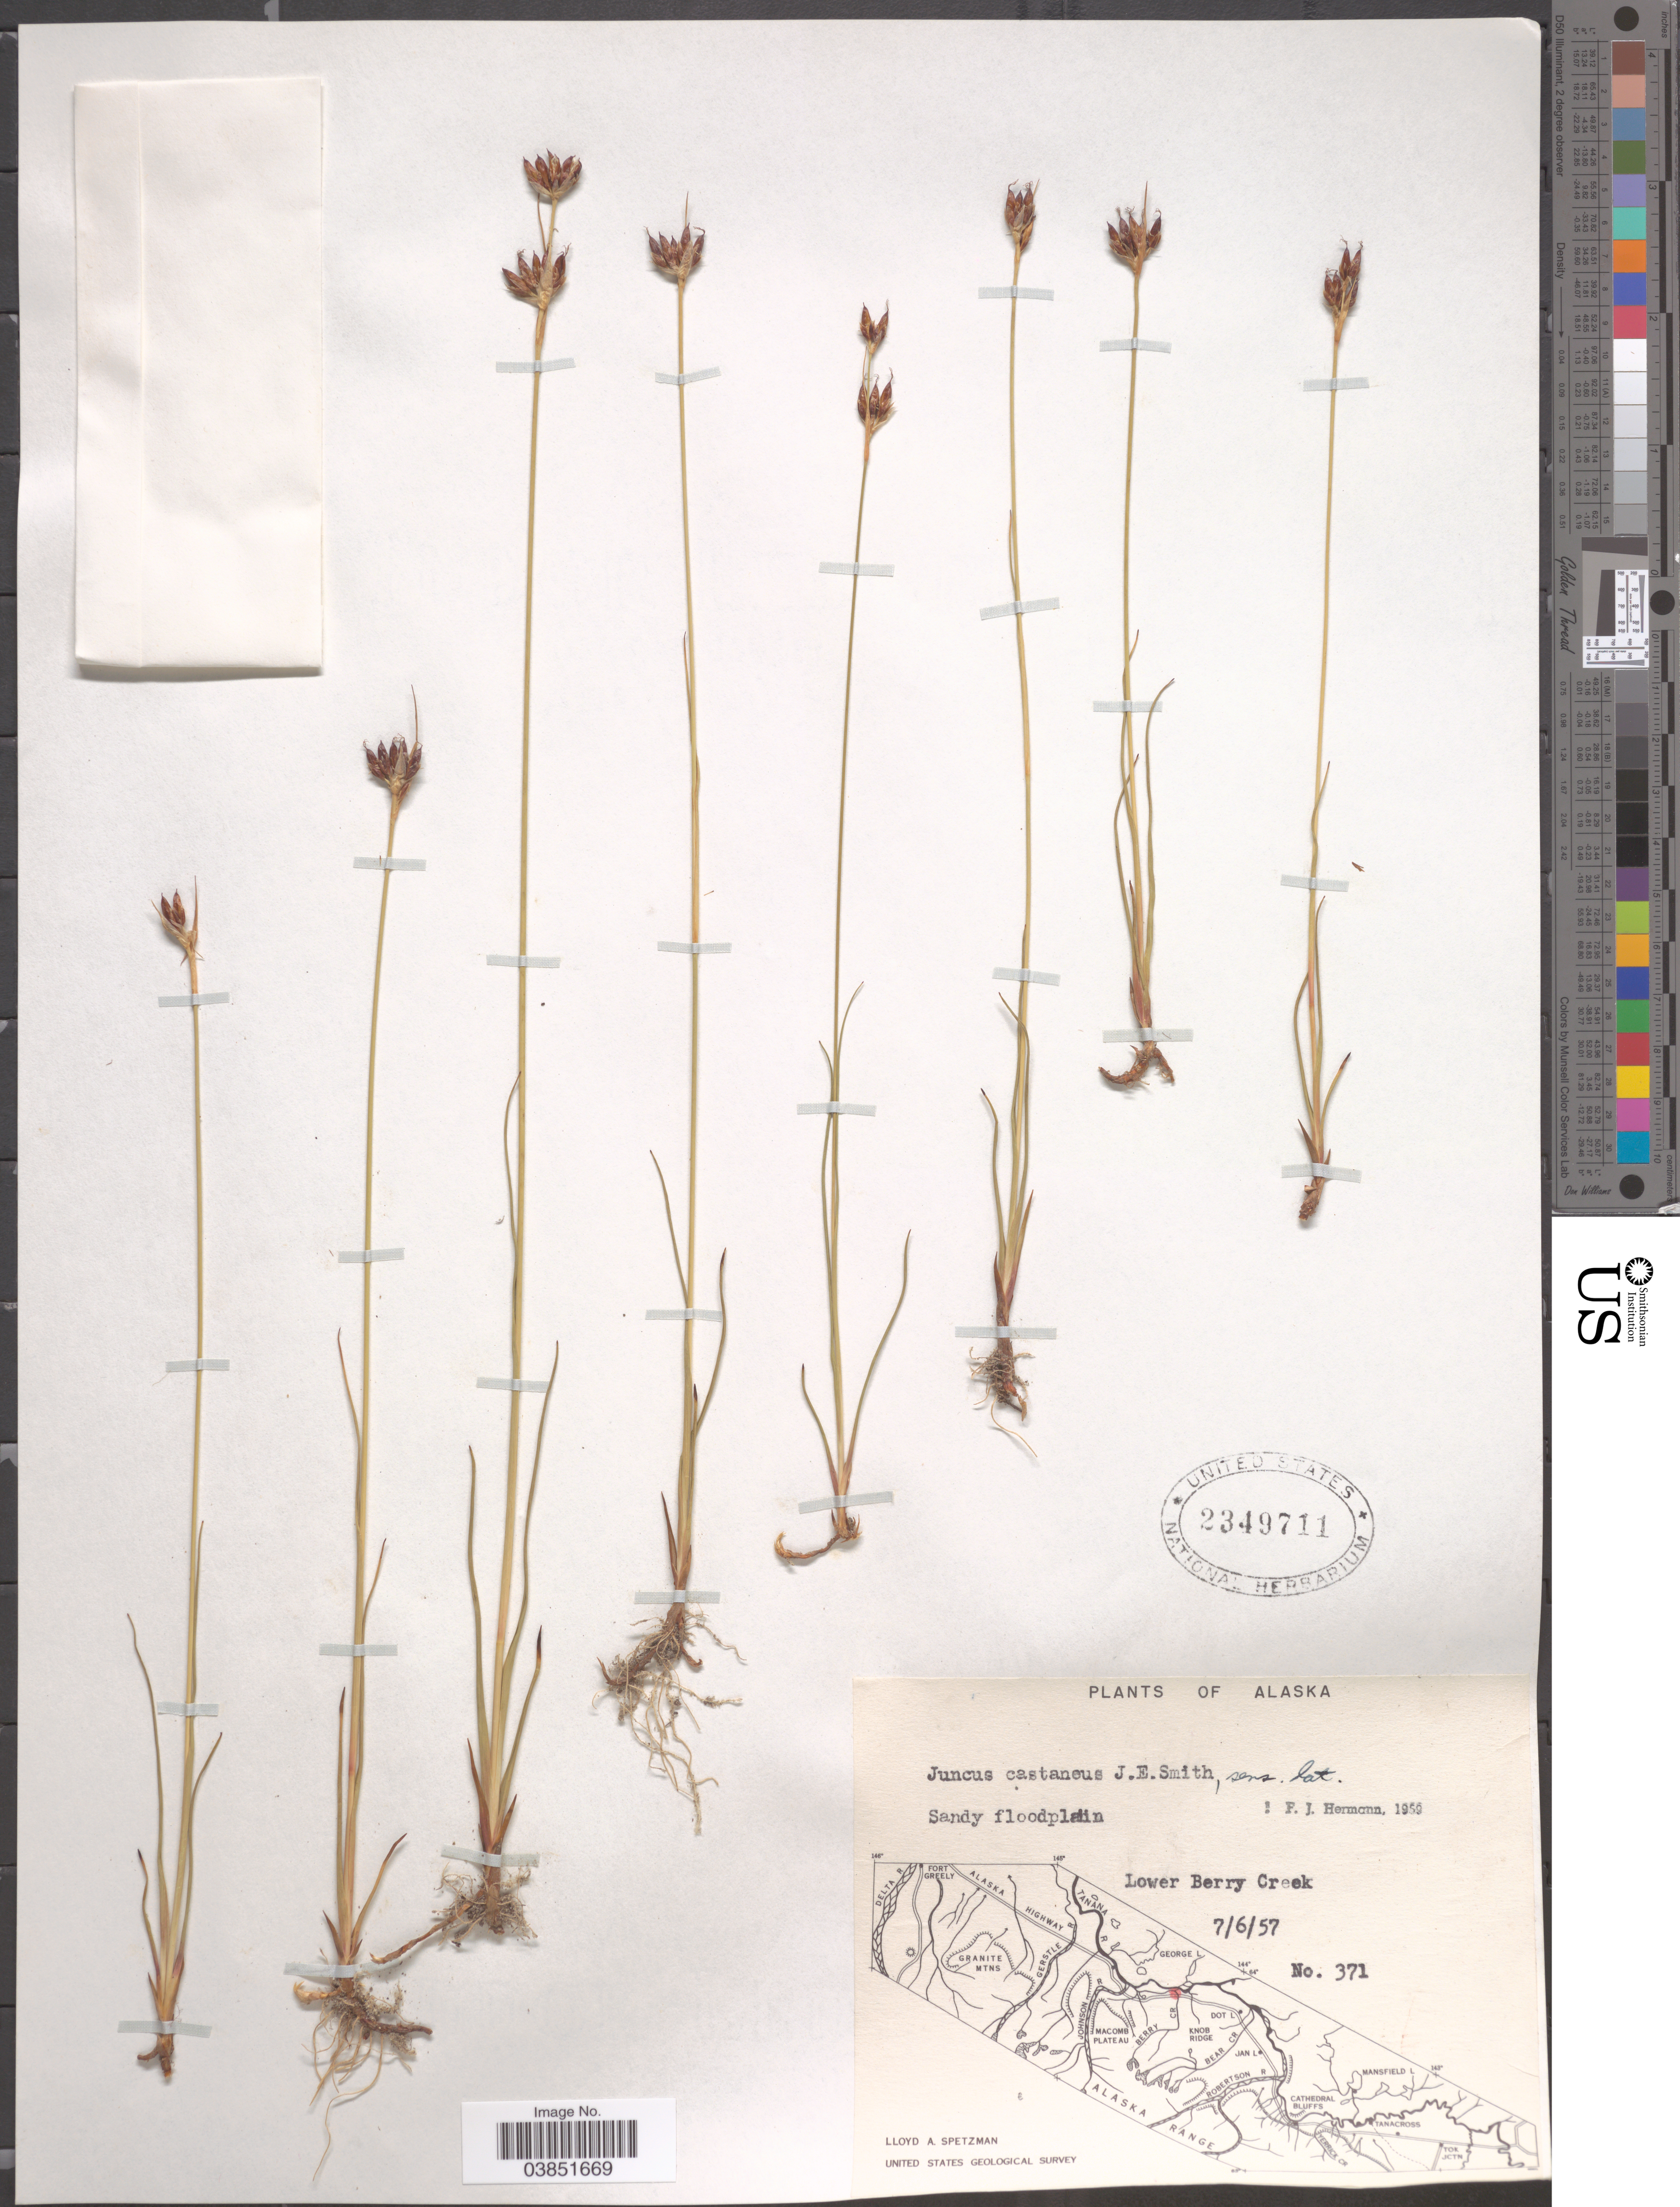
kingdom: Plantae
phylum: Tracheophyta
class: Liliopsida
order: Poales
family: Juncaceae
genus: Juncus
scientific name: Juncus castaneus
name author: Sm.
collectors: L. Spetzman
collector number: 371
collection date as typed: Transcribed d/m/y: 6/7/57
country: United States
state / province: Alaska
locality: Lower Berry Creek.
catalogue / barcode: US 2349711